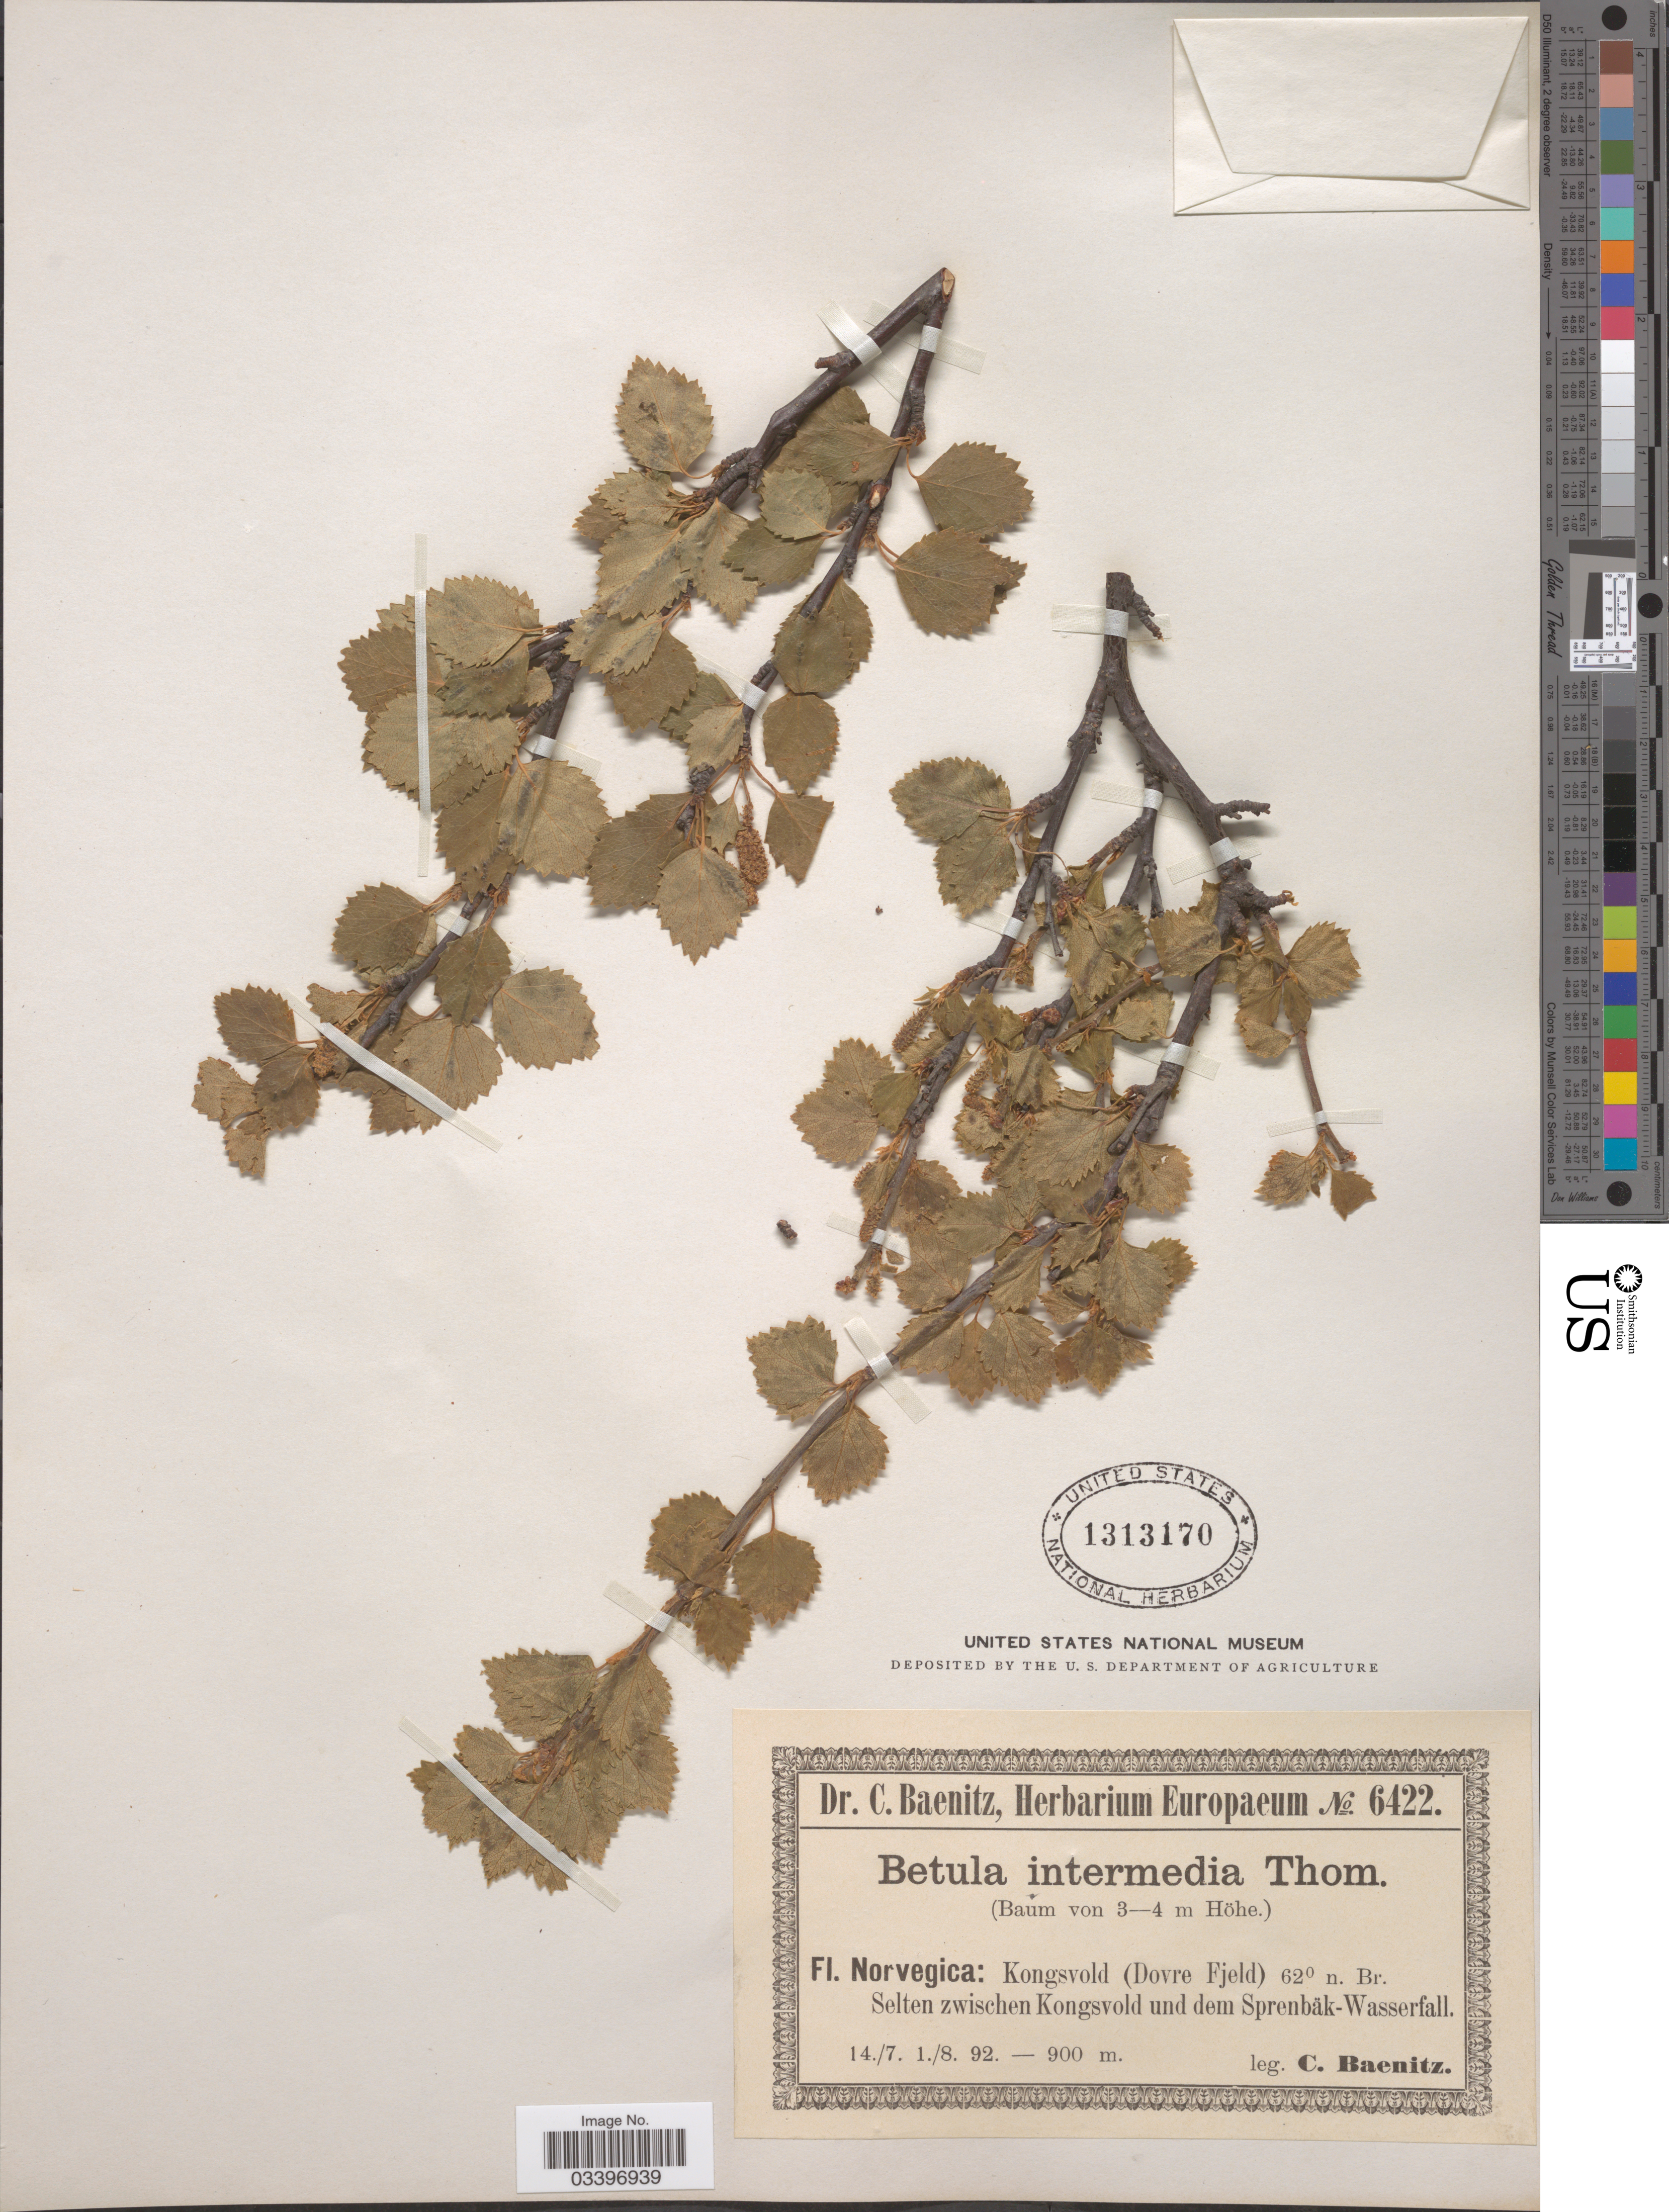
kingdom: Plantae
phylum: Tracheophyta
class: Magnoliopsida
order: Fagales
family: Betulaceae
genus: Betula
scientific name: Betula intermedia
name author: Thom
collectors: C. G. Baenitz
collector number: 6422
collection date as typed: Transcribed d/m/y: 14/7/92 to 1/8/92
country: Norway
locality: Norvegica: Kongsvold (Dovre Fjeld) 62° n. Br. Selten zwischen Kongsvold und dem Sprenbäk-Wasserfall.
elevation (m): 900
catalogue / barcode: US 1313170